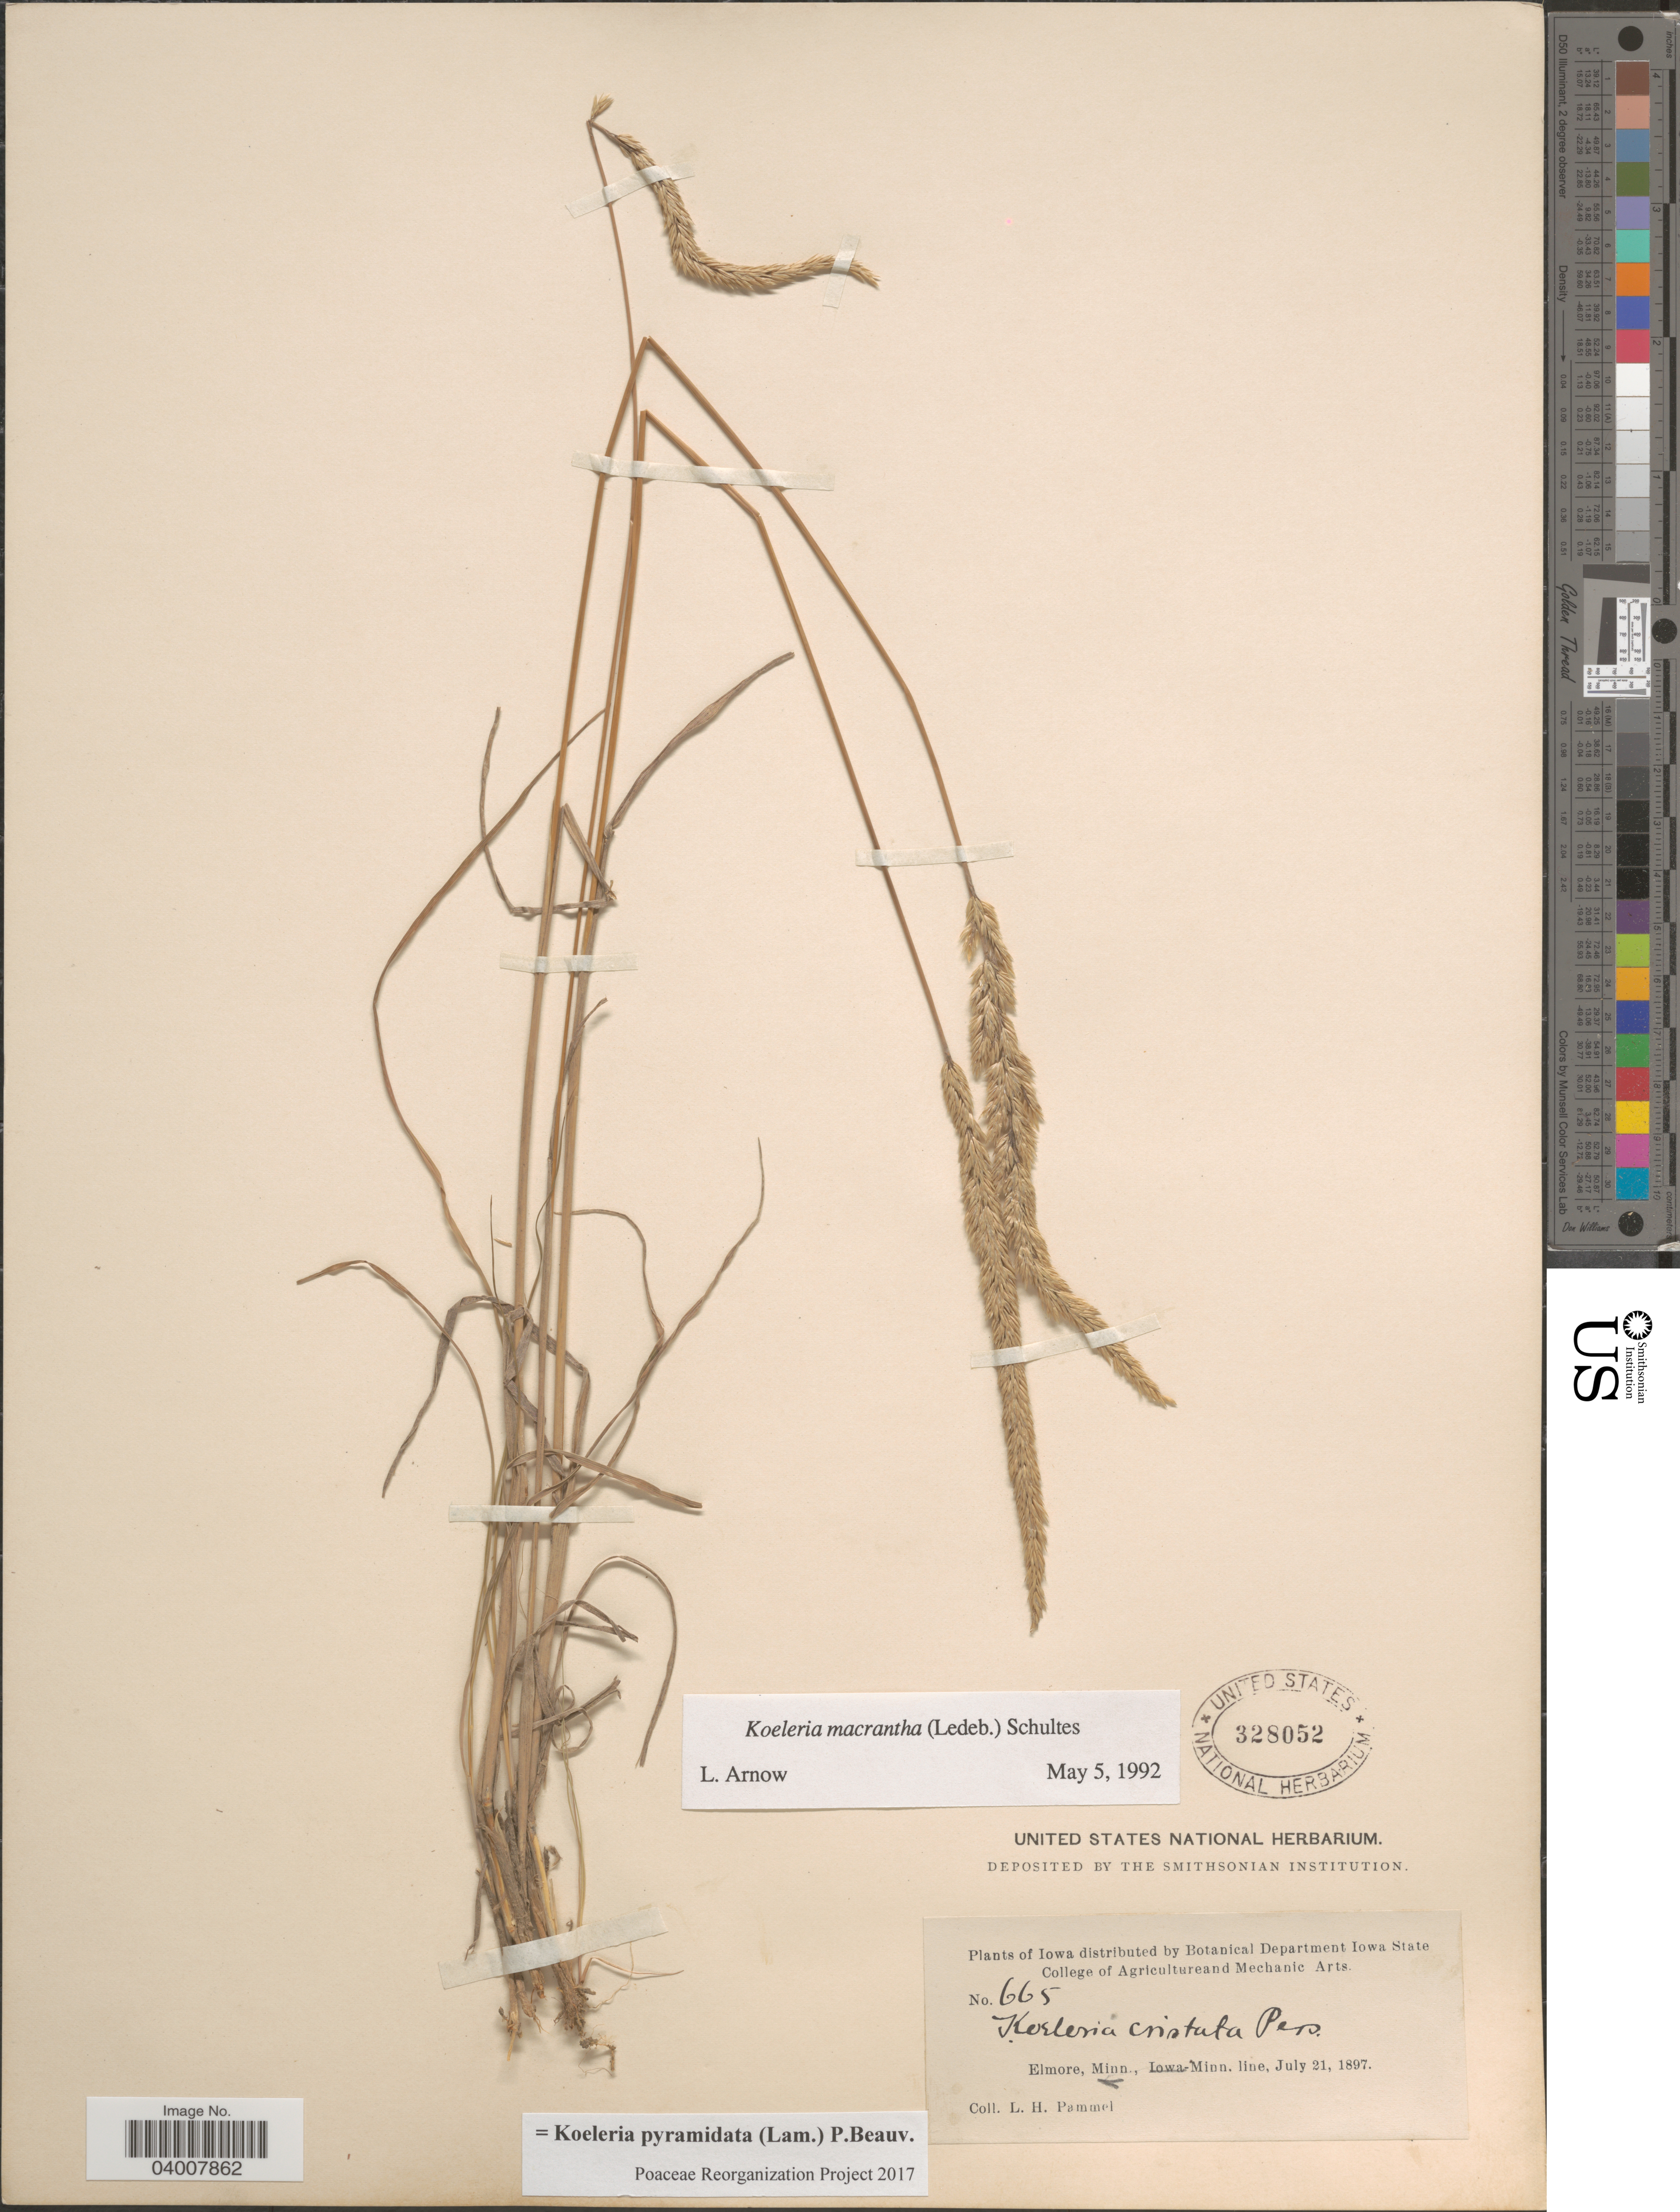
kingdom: Plantae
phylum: Tracheophyta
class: Liliopsida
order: Poales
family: Poaceae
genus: Koeleria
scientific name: Koeleria pyramidata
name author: (Lam.) P. Beauv.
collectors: L. Pammel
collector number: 665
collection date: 1897-07-21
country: United States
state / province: Minnesota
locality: Elmore.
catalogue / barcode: US 328052